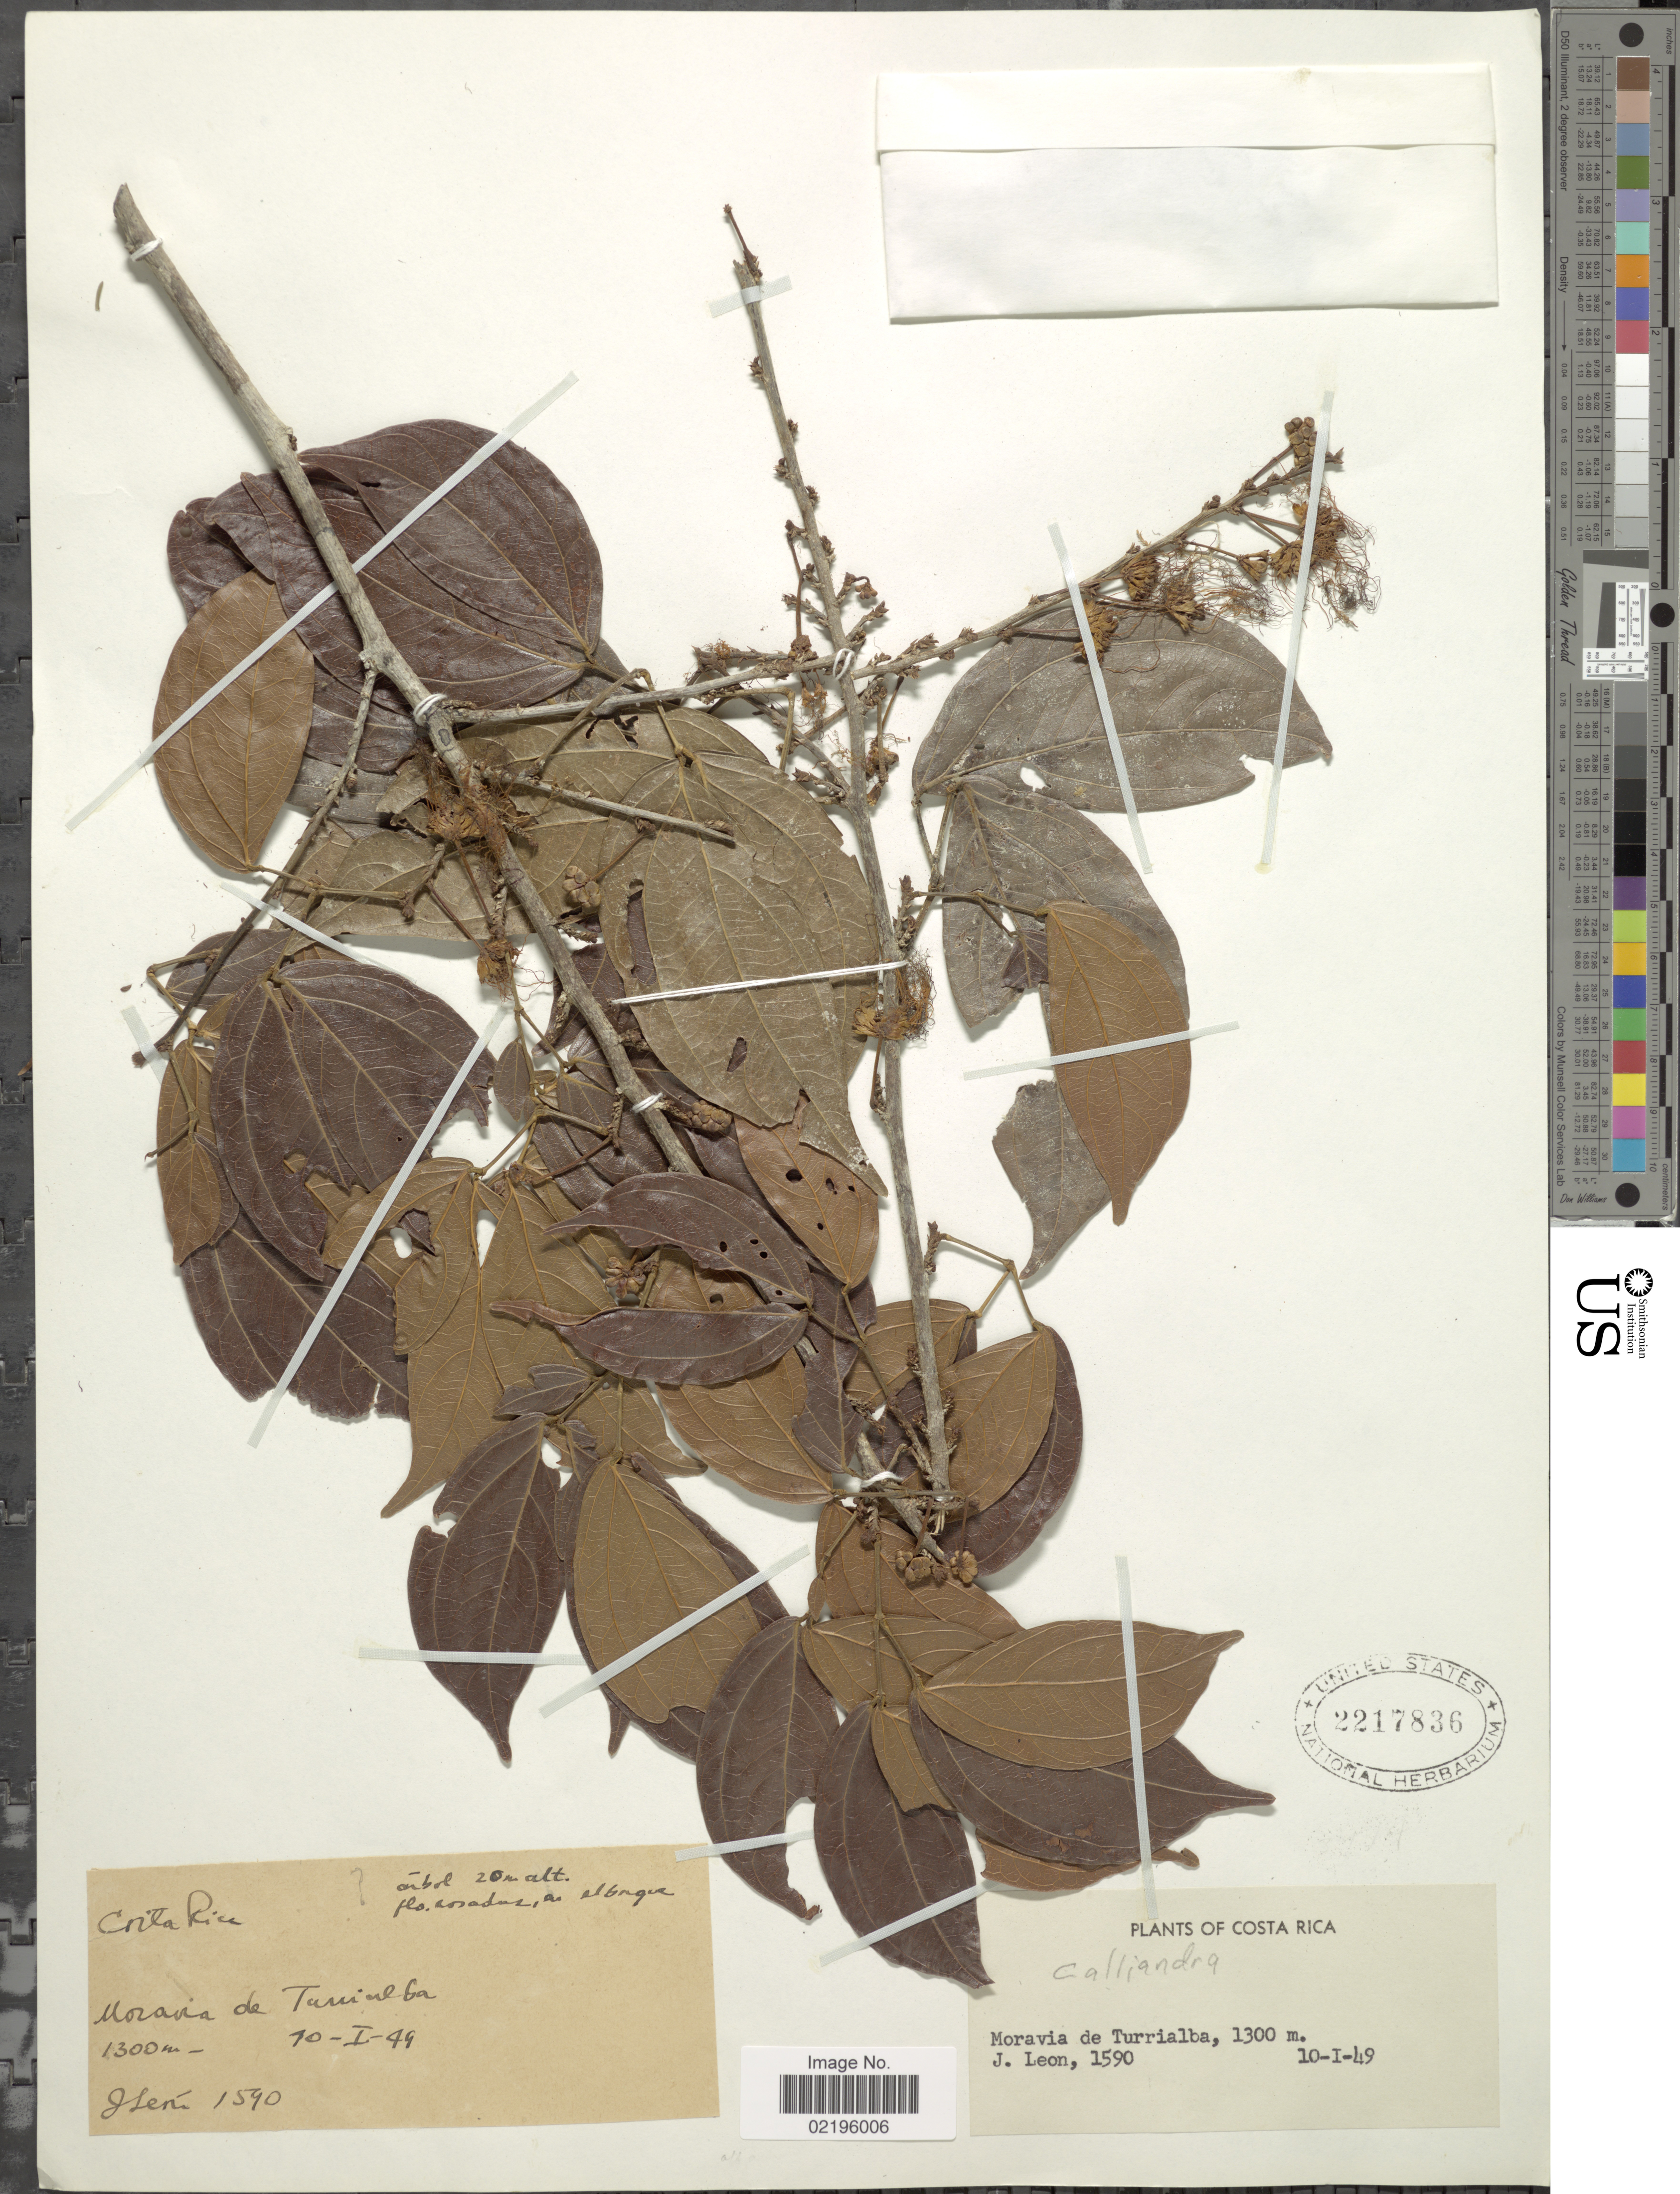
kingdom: Plantae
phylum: Tracheophyta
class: Magnoliopsida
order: Fabales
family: Fabaceae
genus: Calliandra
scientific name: Calliandra sp.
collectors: J. León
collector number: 1590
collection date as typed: Transcribed d/m/y: 10/1/49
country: Costa Rica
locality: Moravia de Turrialba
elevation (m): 1300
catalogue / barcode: US 2217836